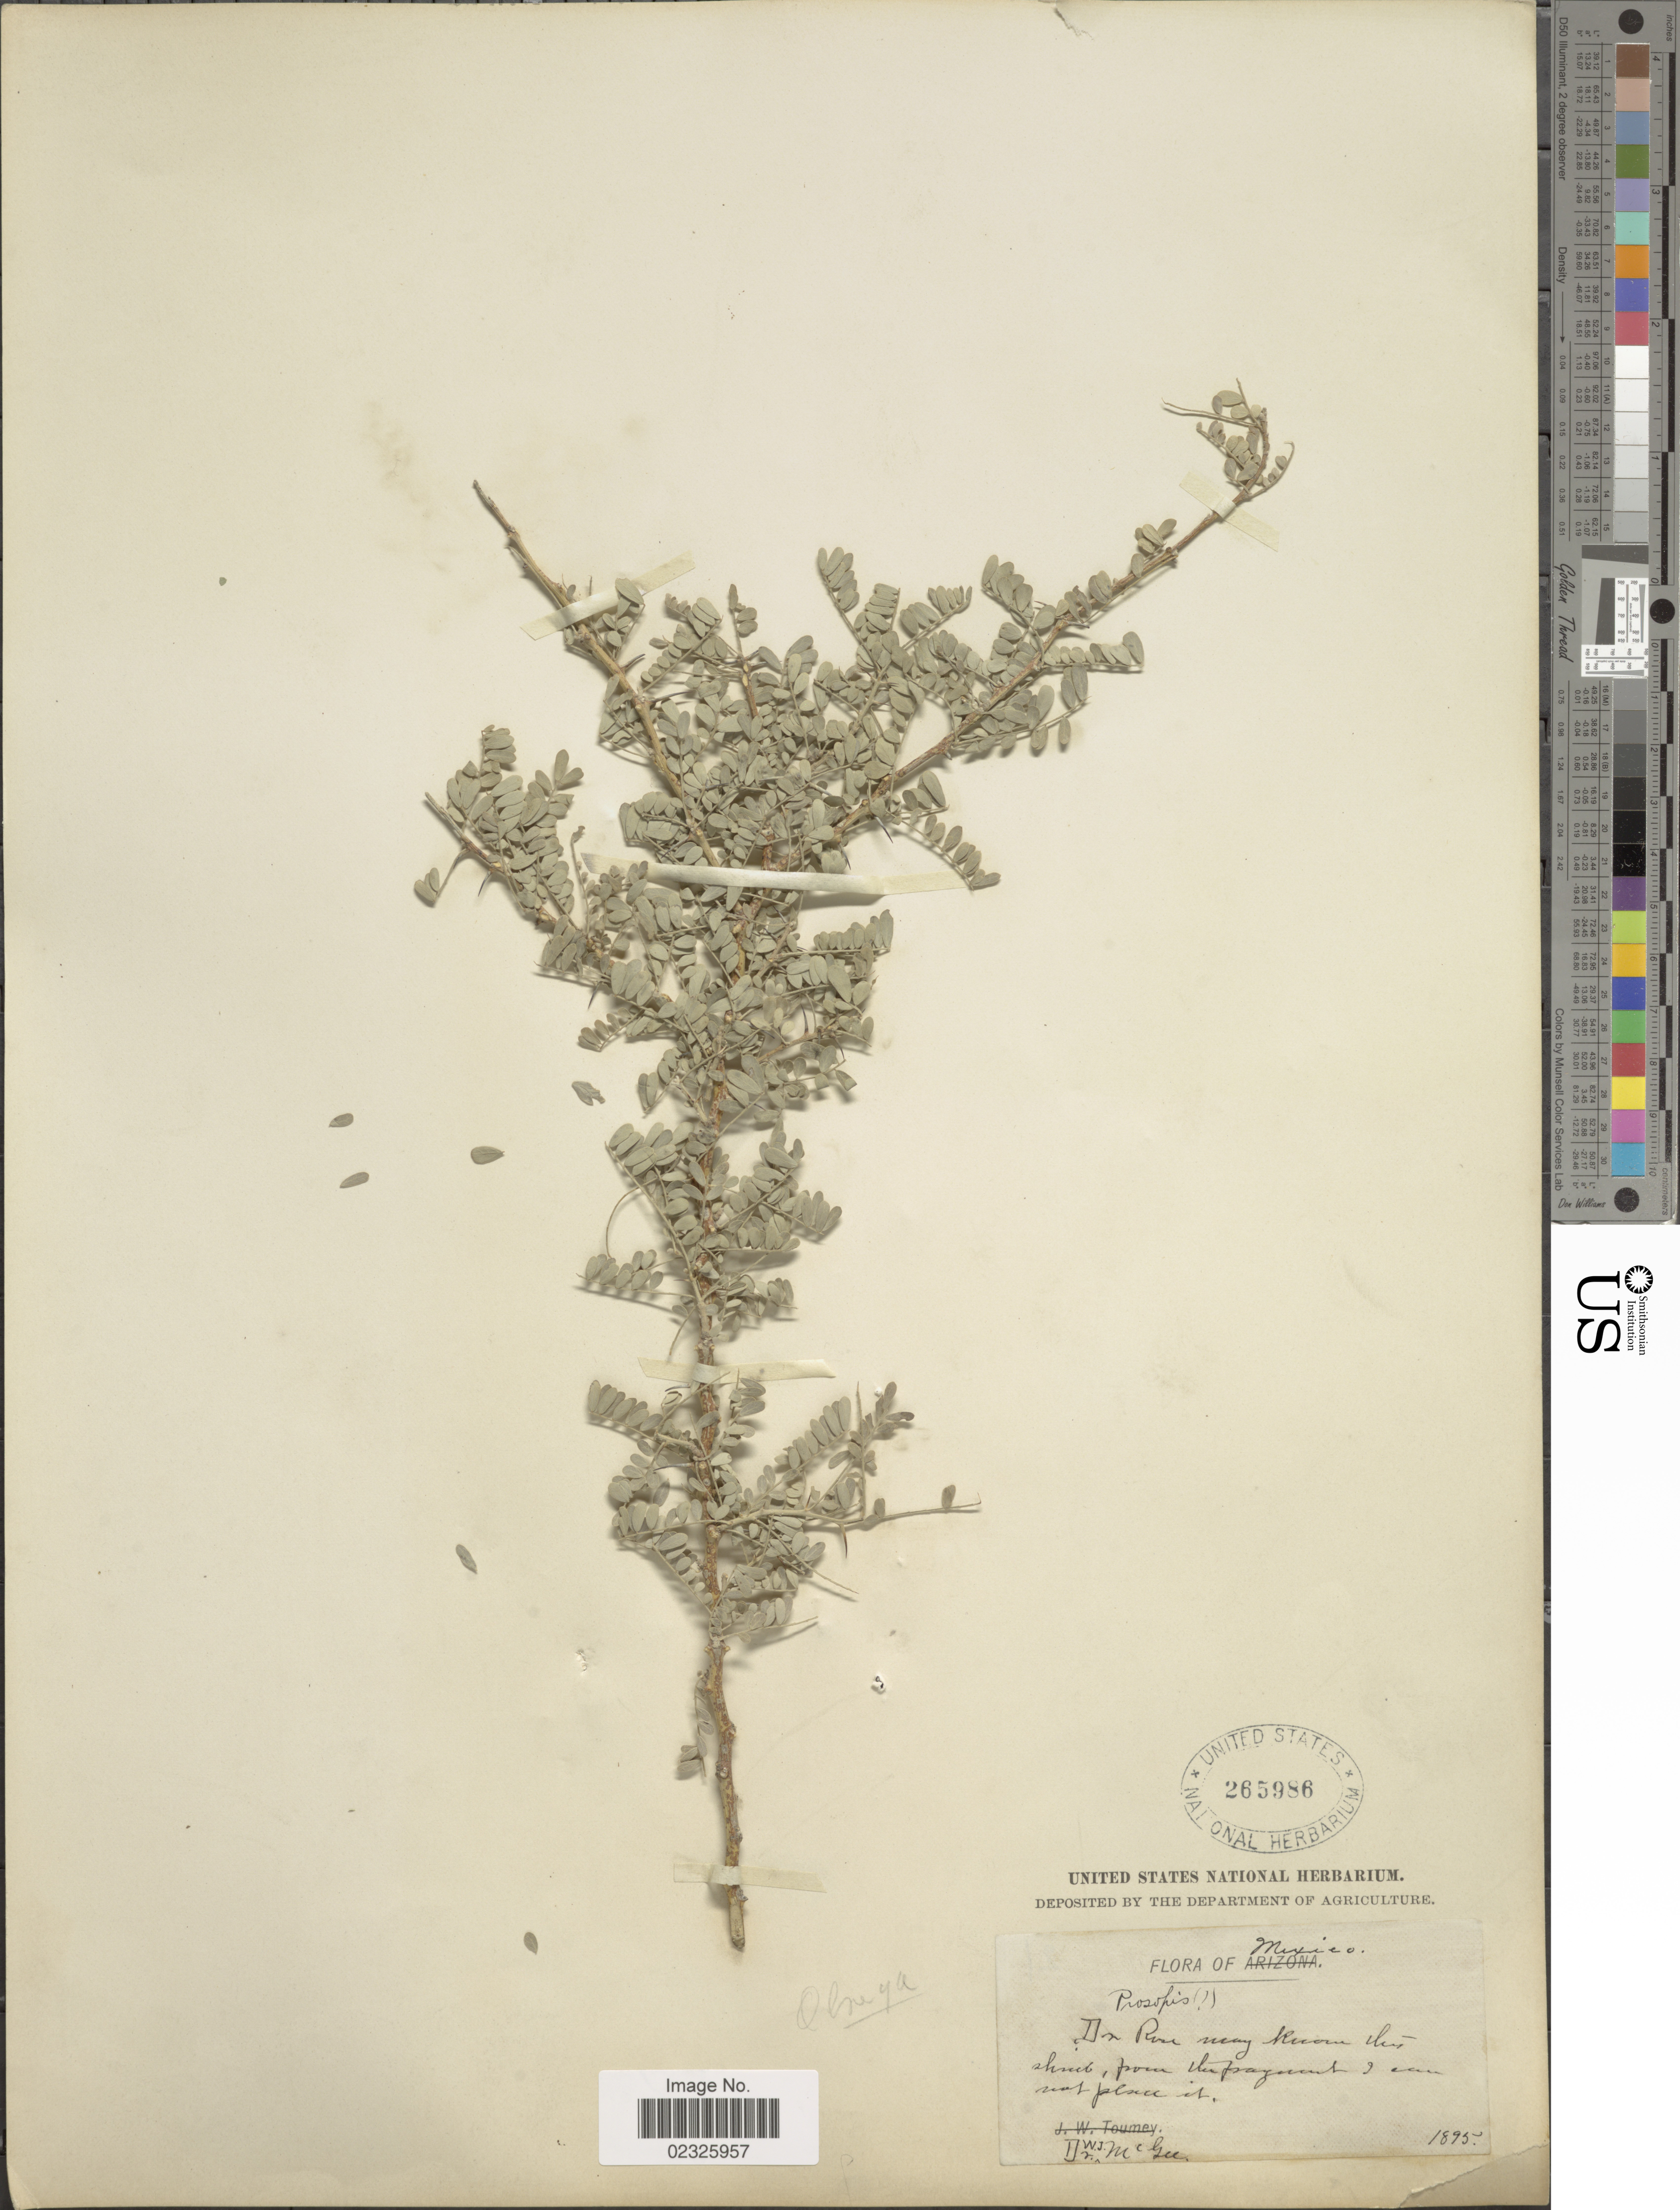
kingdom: Plantae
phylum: Tracheophyta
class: Magnoliopsida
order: Fabales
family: Fabaceae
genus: Olneya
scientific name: Olneya tesota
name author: A. Gray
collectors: W. Mcgee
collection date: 1895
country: Mexico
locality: On Rase near Ricorn [interpreted]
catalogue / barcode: US 265986